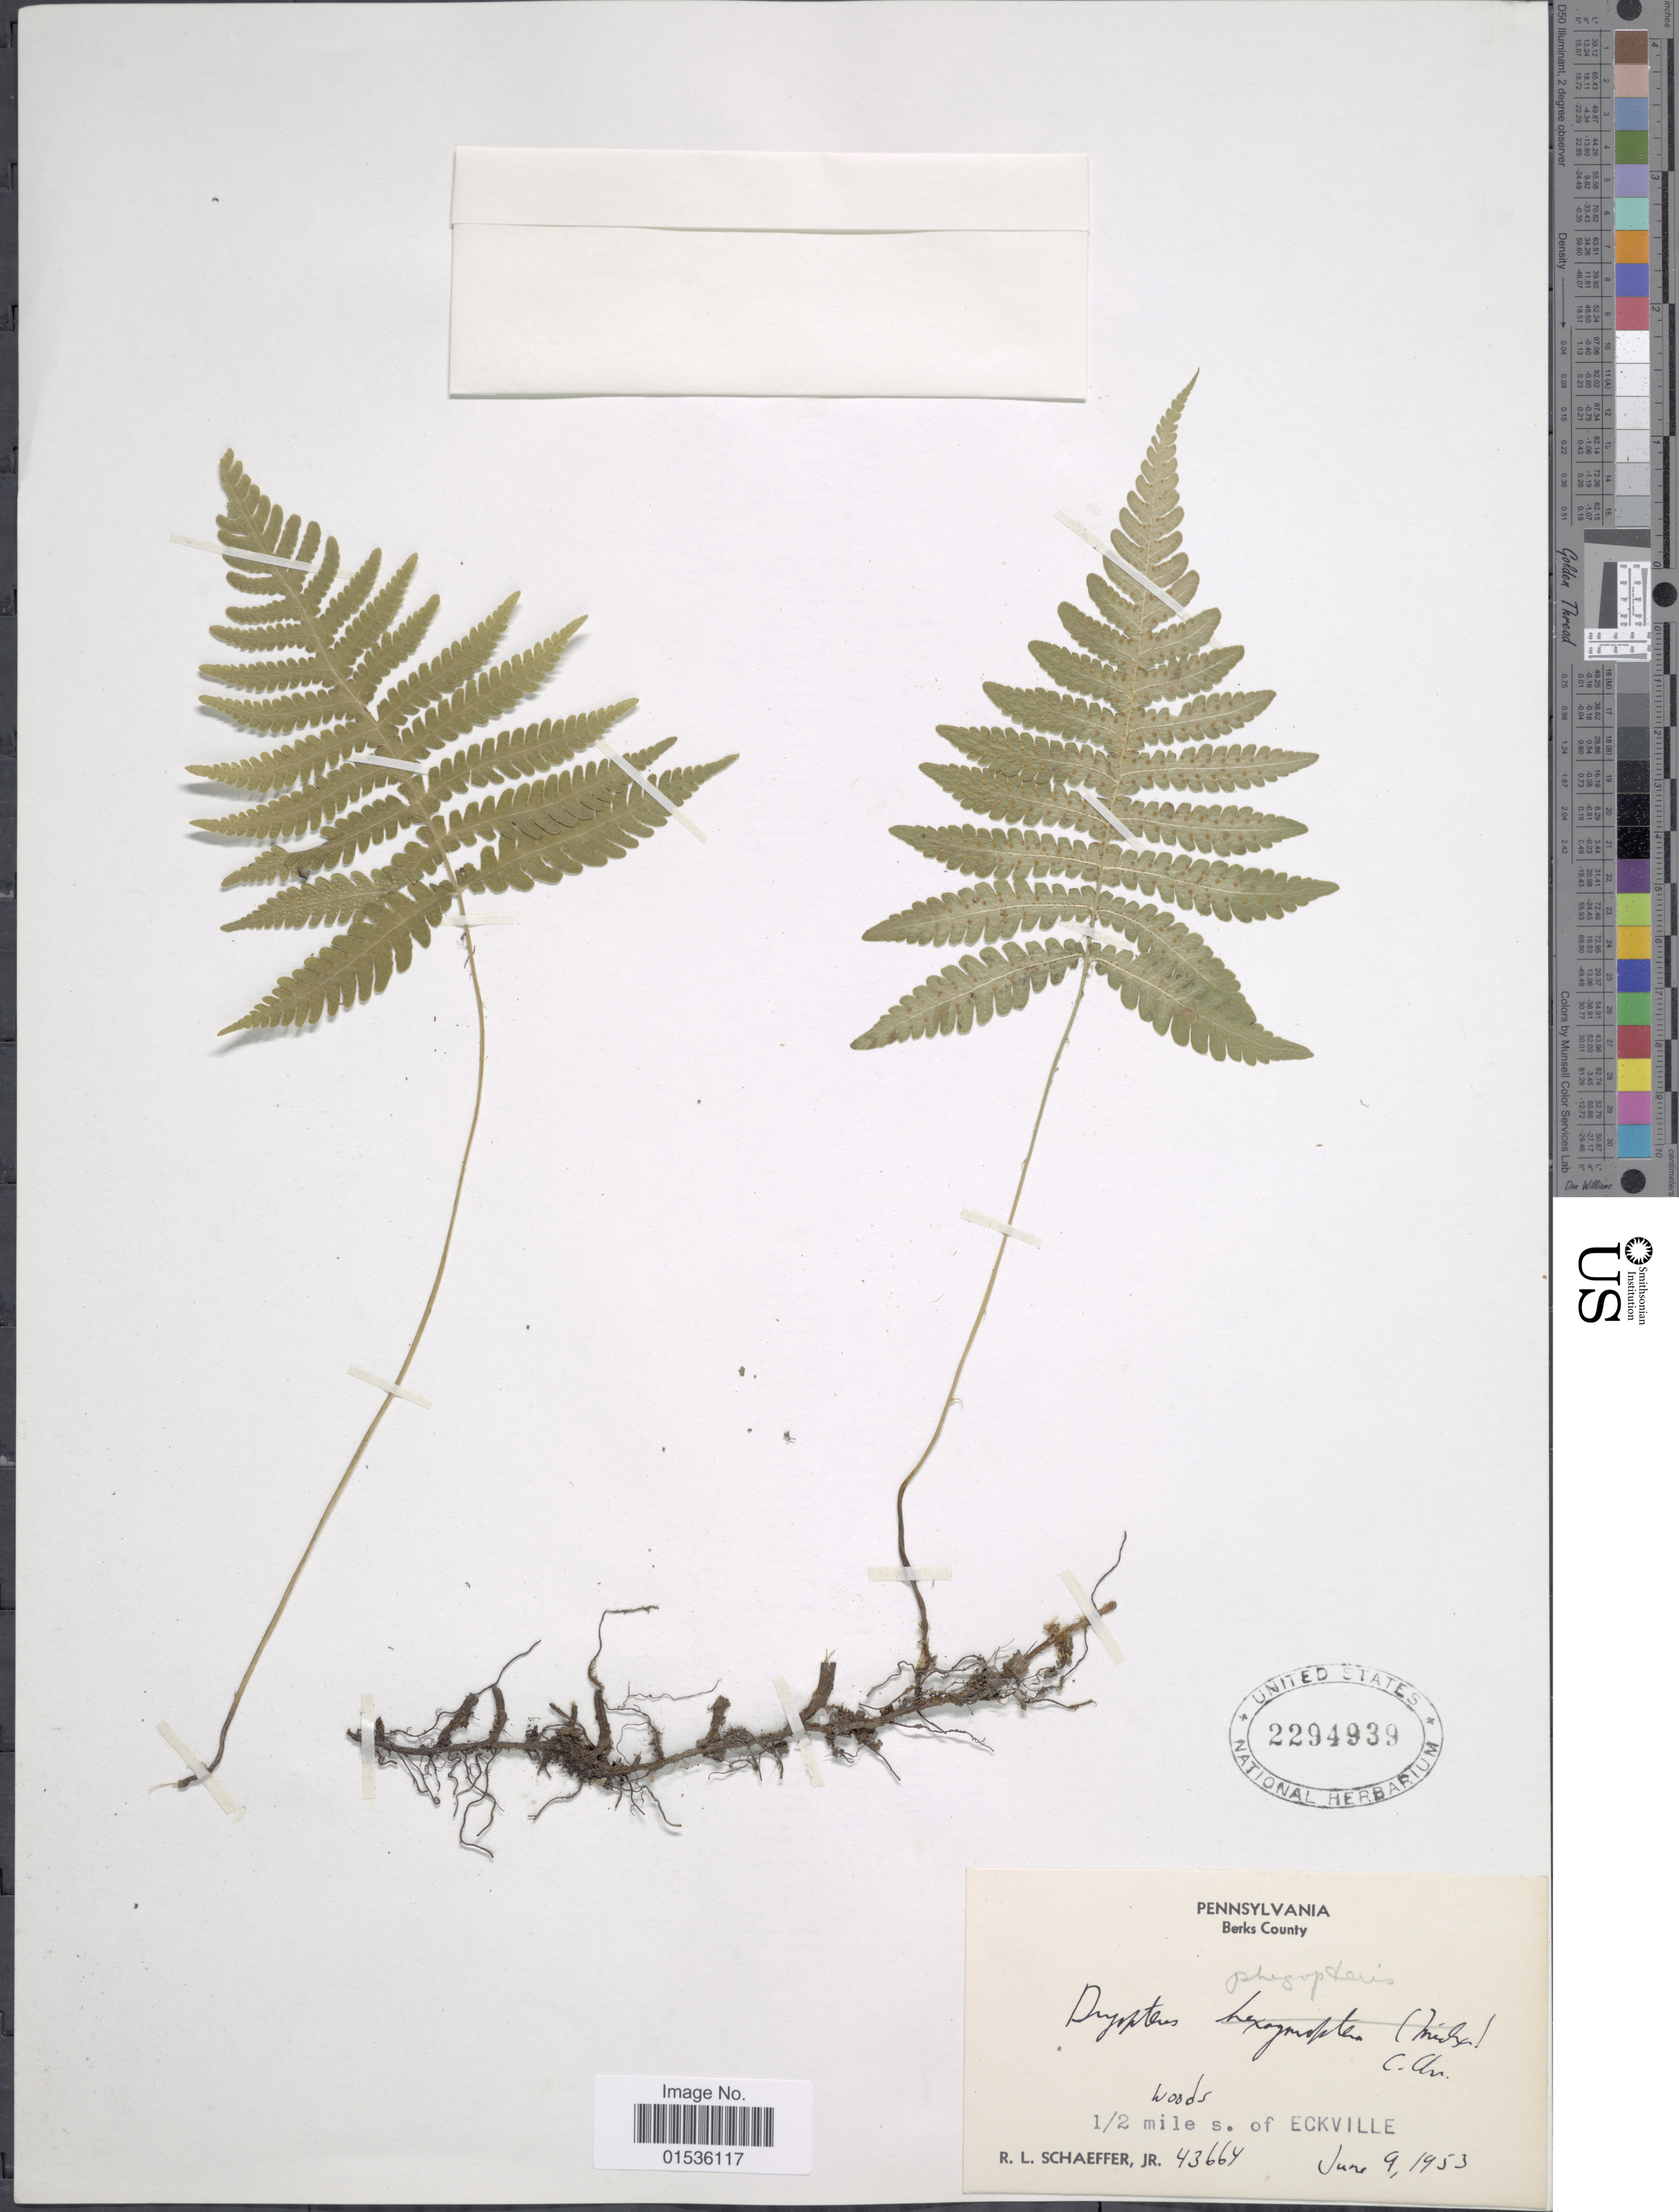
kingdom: Plantae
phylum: Tracheophyta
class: Polypodiopsida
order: Polypodiales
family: Thelypteridaceae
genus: Phegopteris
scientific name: Phegopteris connectilis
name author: (Michx.) Watt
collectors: R. L. Schaeffer Jr.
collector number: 43664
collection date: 1953-06-09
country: United States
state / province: Pennsylvania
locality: Berks County, 1/2 mile s, of Eckville.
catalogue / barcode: US 2294939